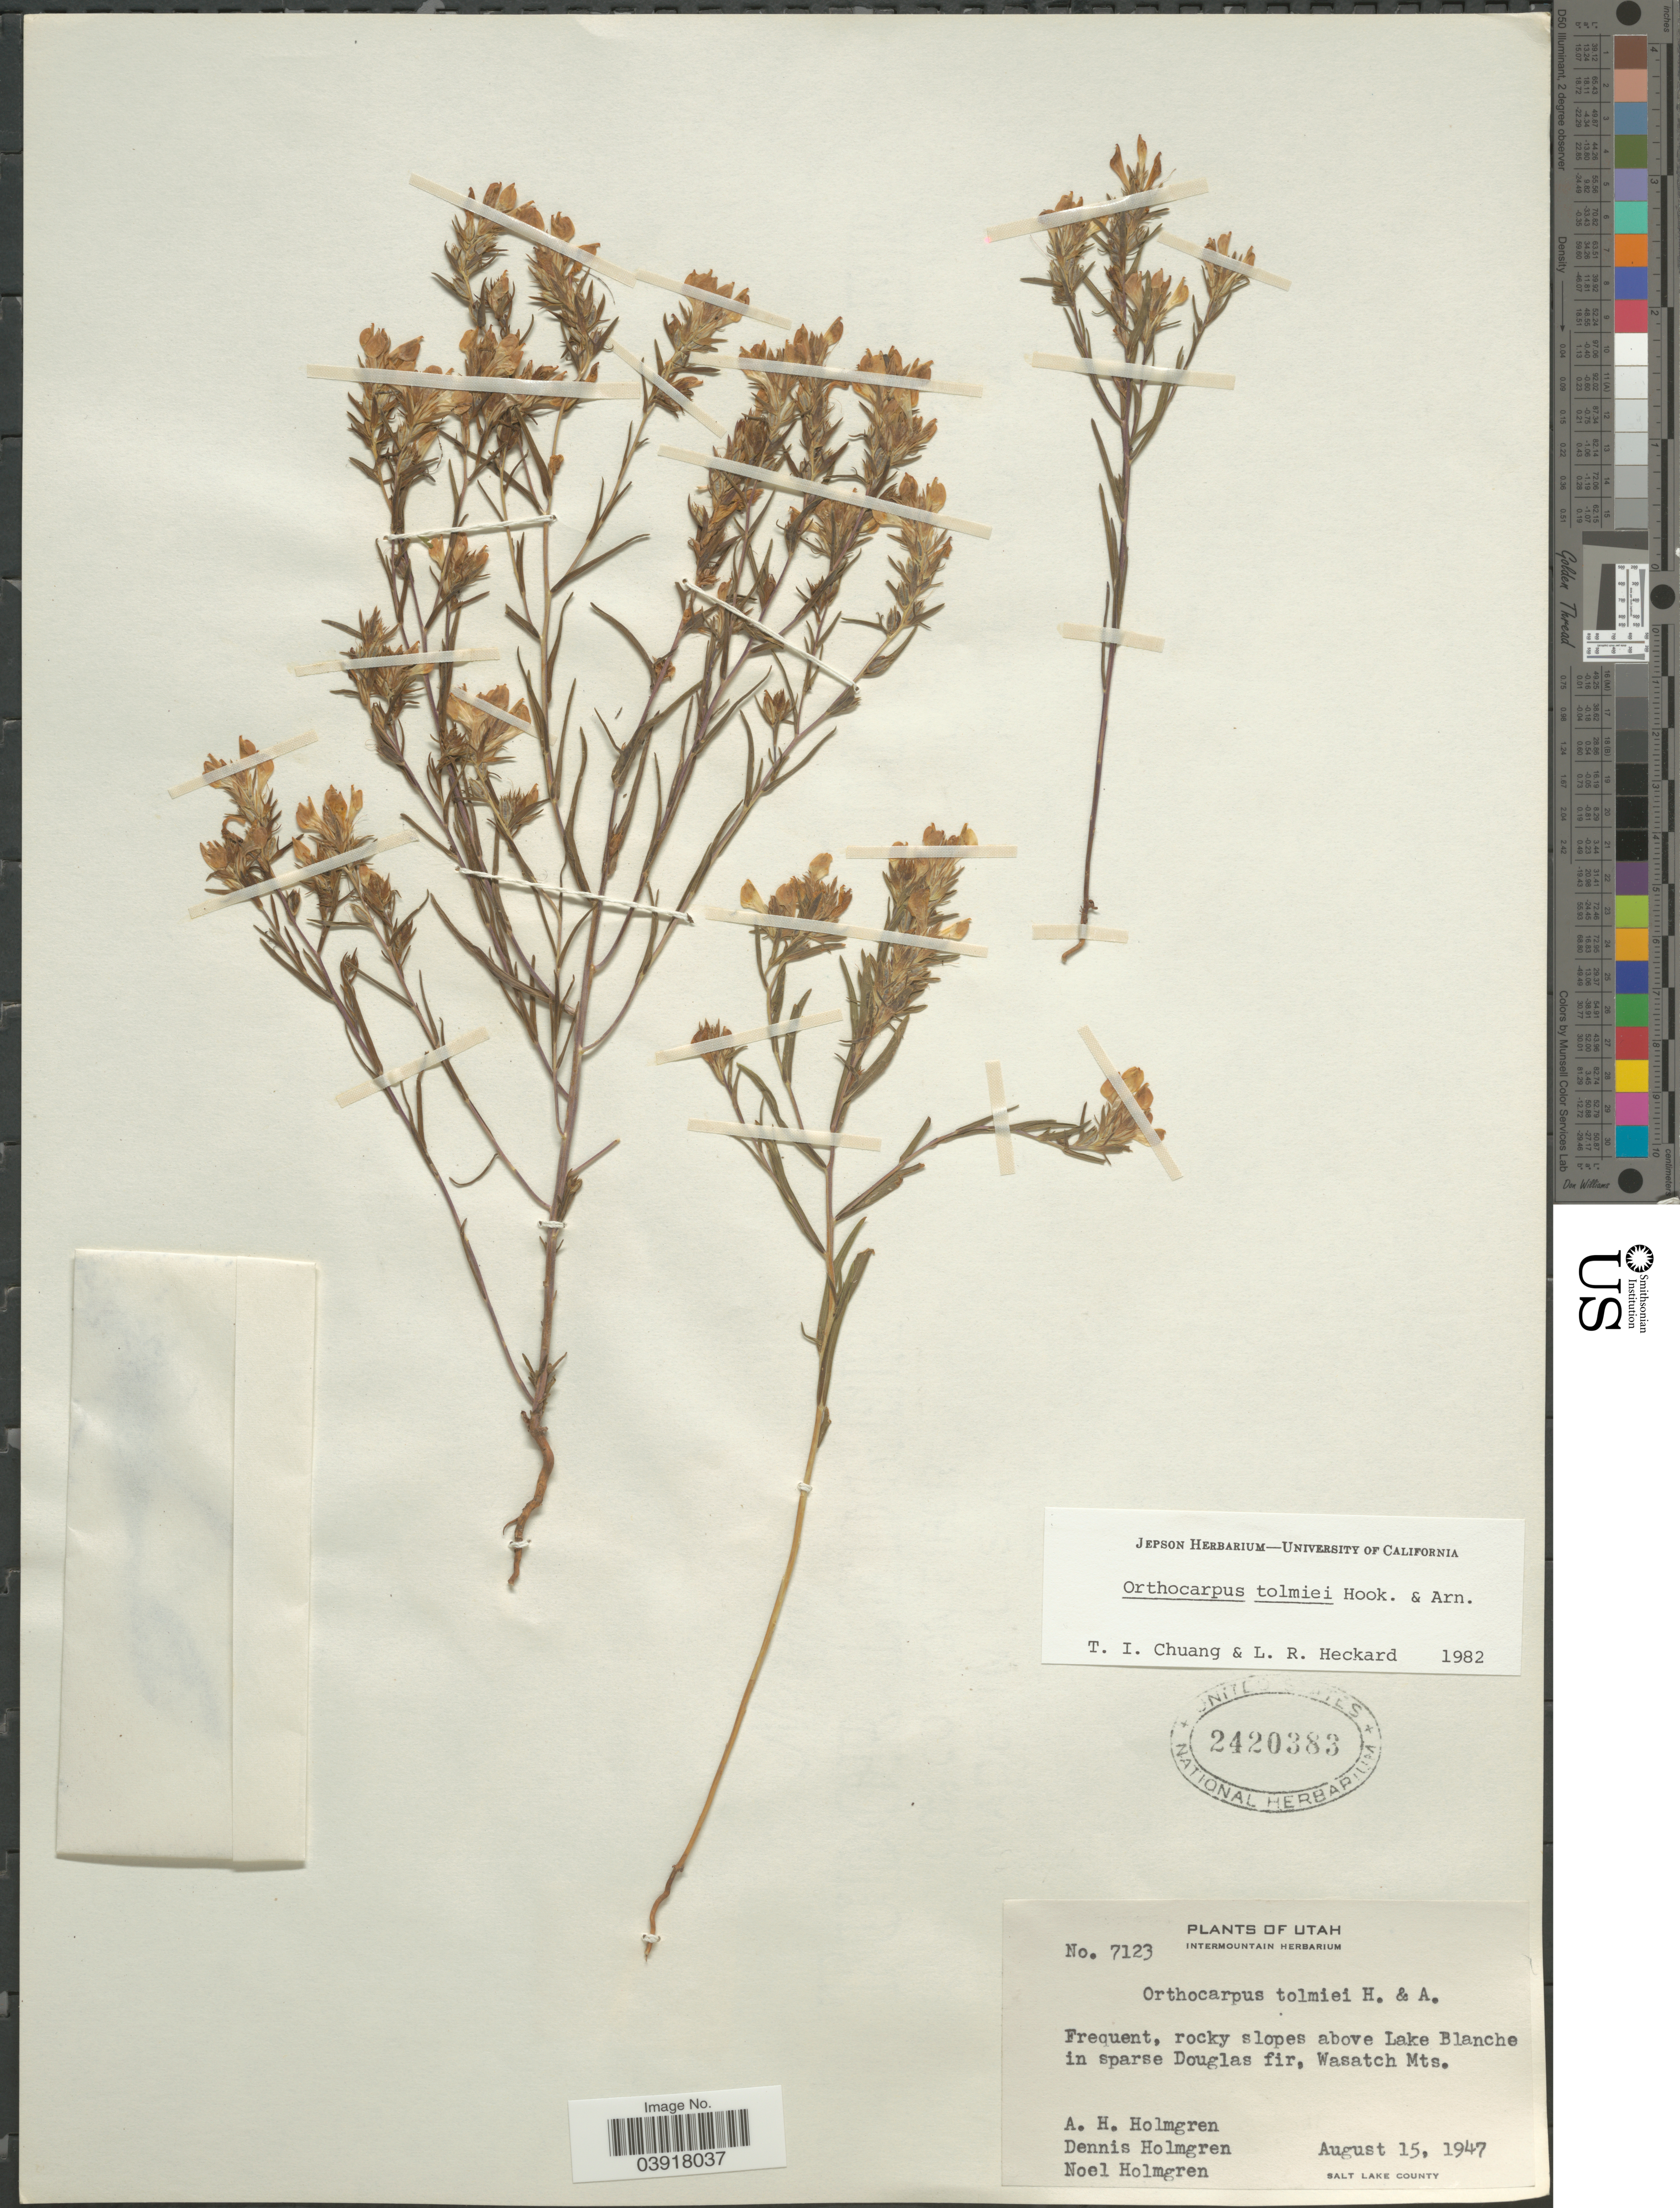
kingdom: Plantae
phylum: Tracheophyta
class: Magnoliopsida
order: Lamiales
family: Orobanchaceae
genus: Orthocarpus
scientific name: Orthocarpus tolmiei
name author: Hook. & Arn.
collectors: A. H. Holmgren, D. E. Holmgren & N. H. Holmgren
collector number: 7123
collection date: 1947-08-15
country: United States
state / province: Utah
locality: Frequent, rocky slopes above Lake Blanche in sparse Douglas fir, Wasatch Mts. Salt Lake County.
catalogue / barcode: US 2420383